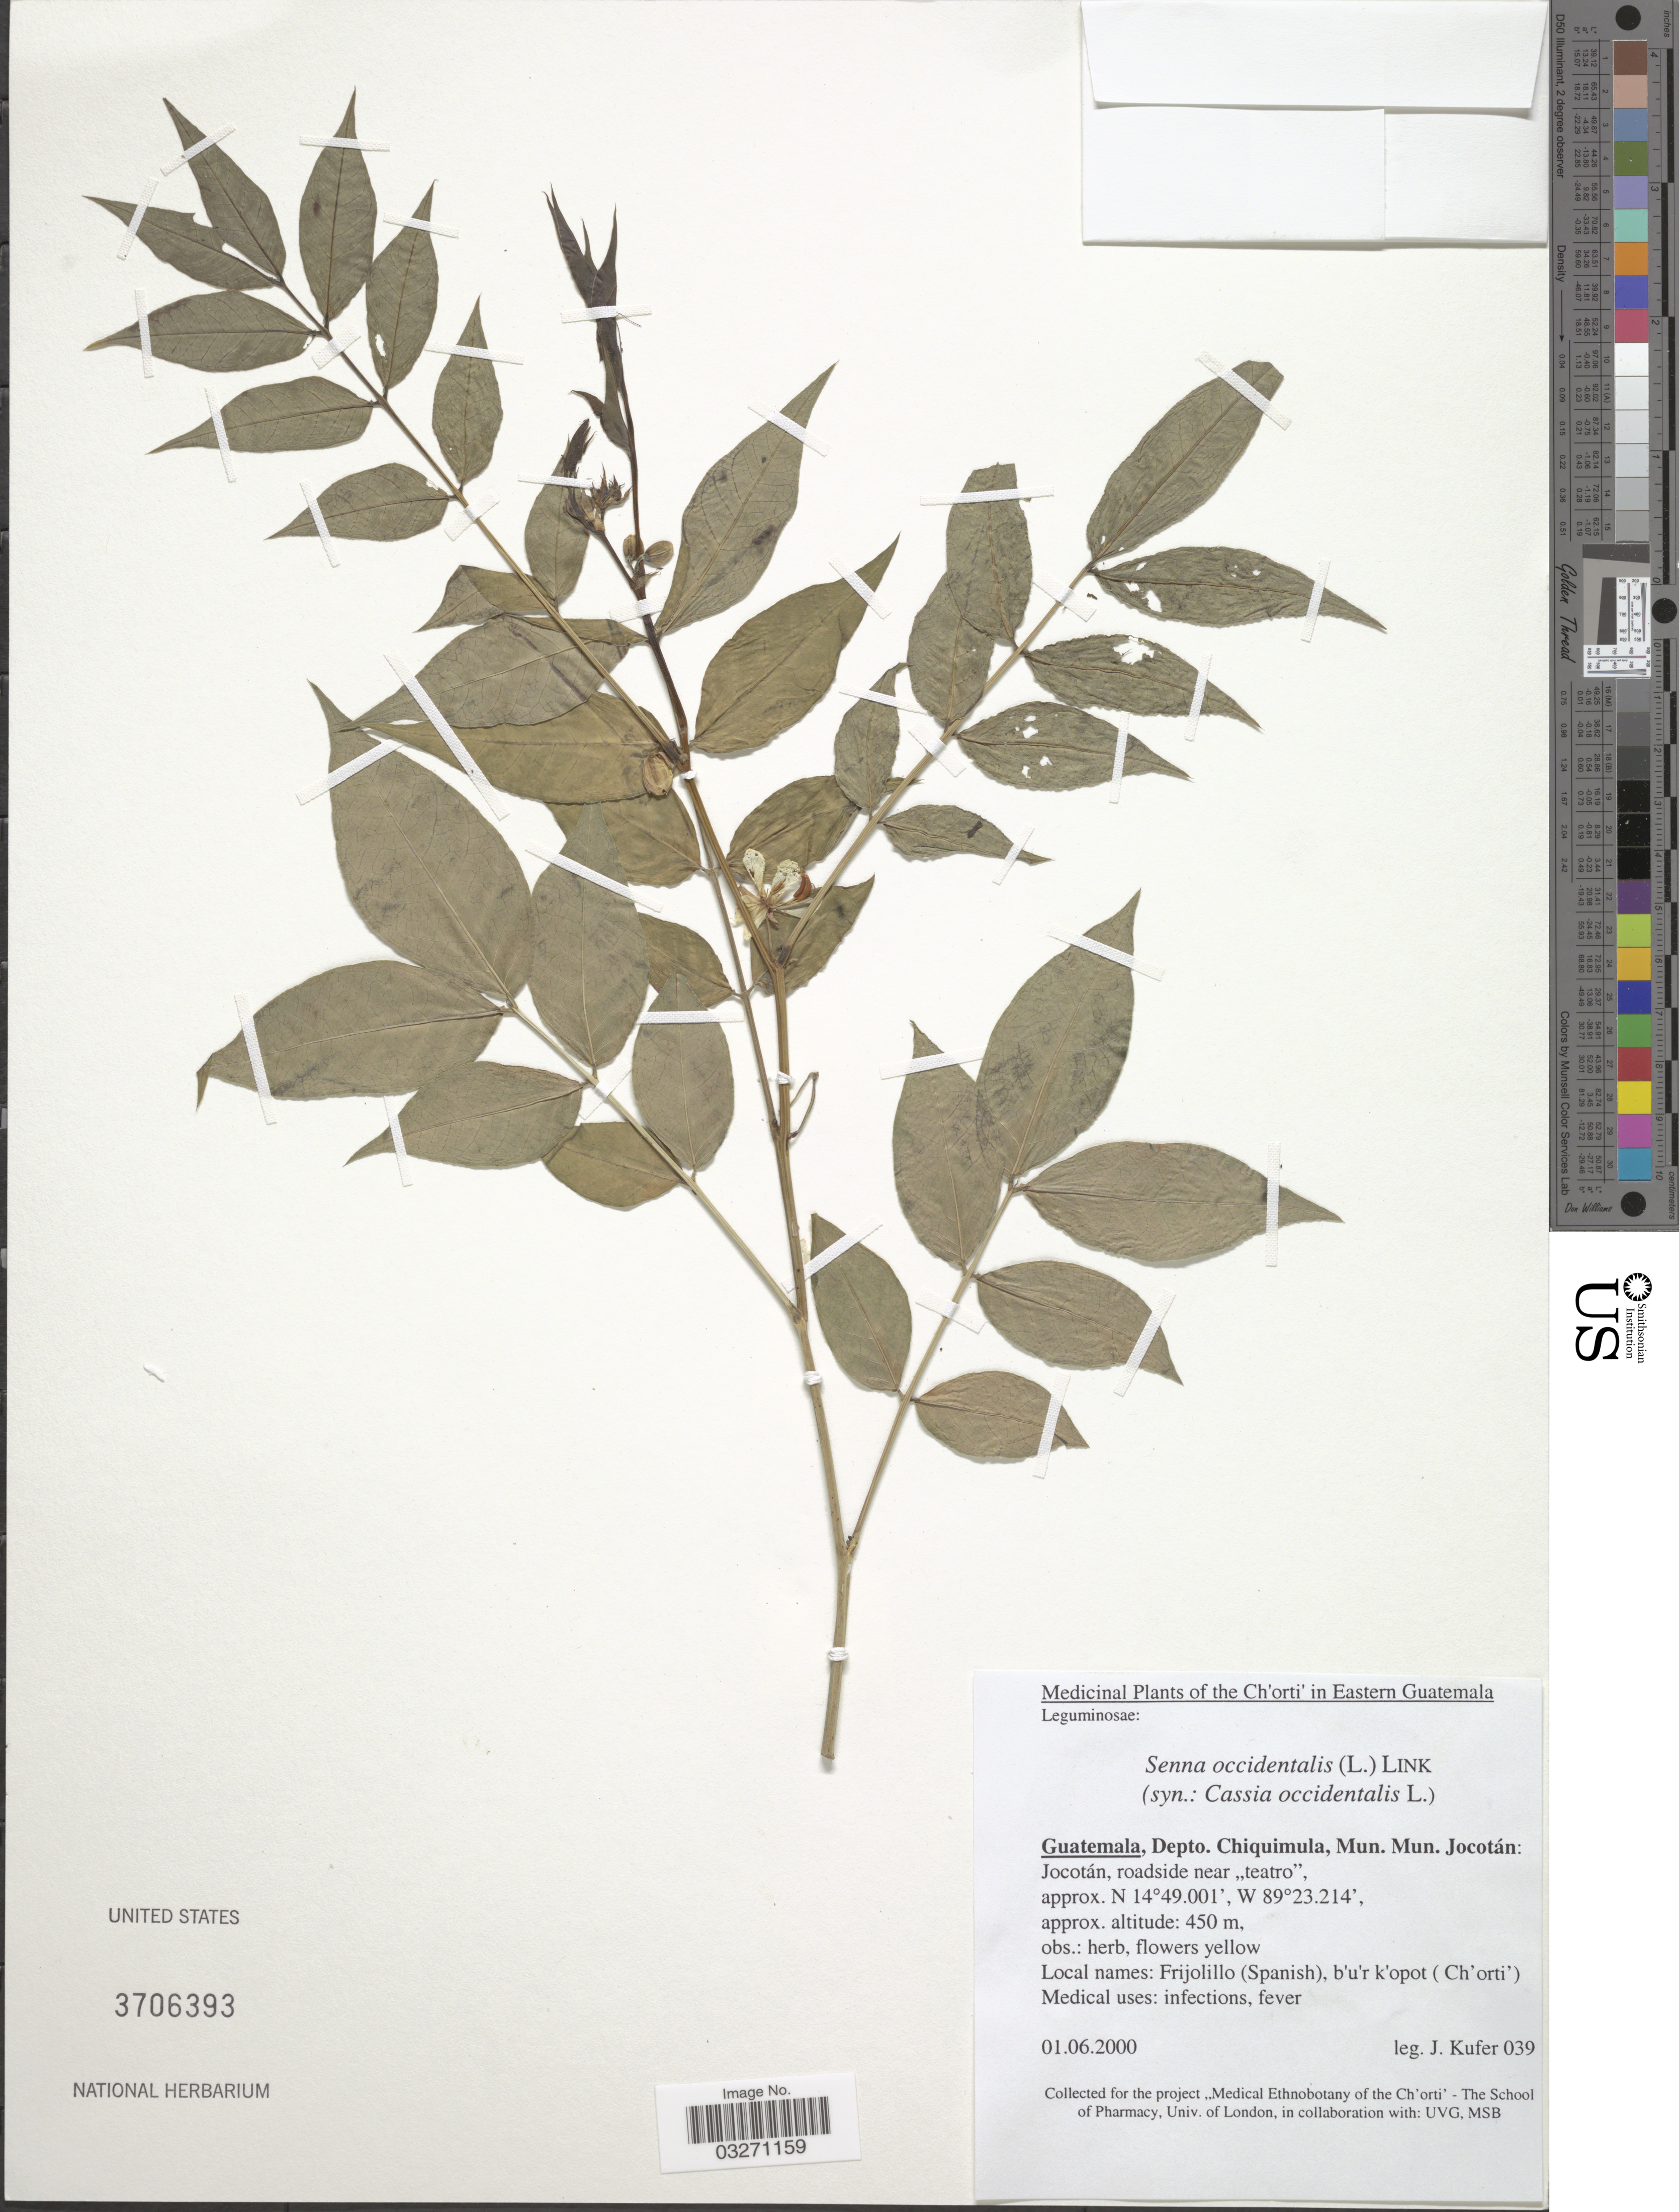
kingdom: Plantae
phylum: Tracheophyta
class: Magnoliopsida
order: Fabales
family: Fabaceae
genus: Senna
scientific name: Senna occidentalis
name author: (L.) Link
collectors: J. Kufer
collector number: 039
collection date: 2000-06-01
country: Guatemala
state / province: Chiquimula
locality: Ch'orti' in Eastern Guatemala, Depto. Chiquimula, Mun. Mun. Jocotán, roadside near "teatro".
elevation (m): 450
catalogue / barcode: US 3706393